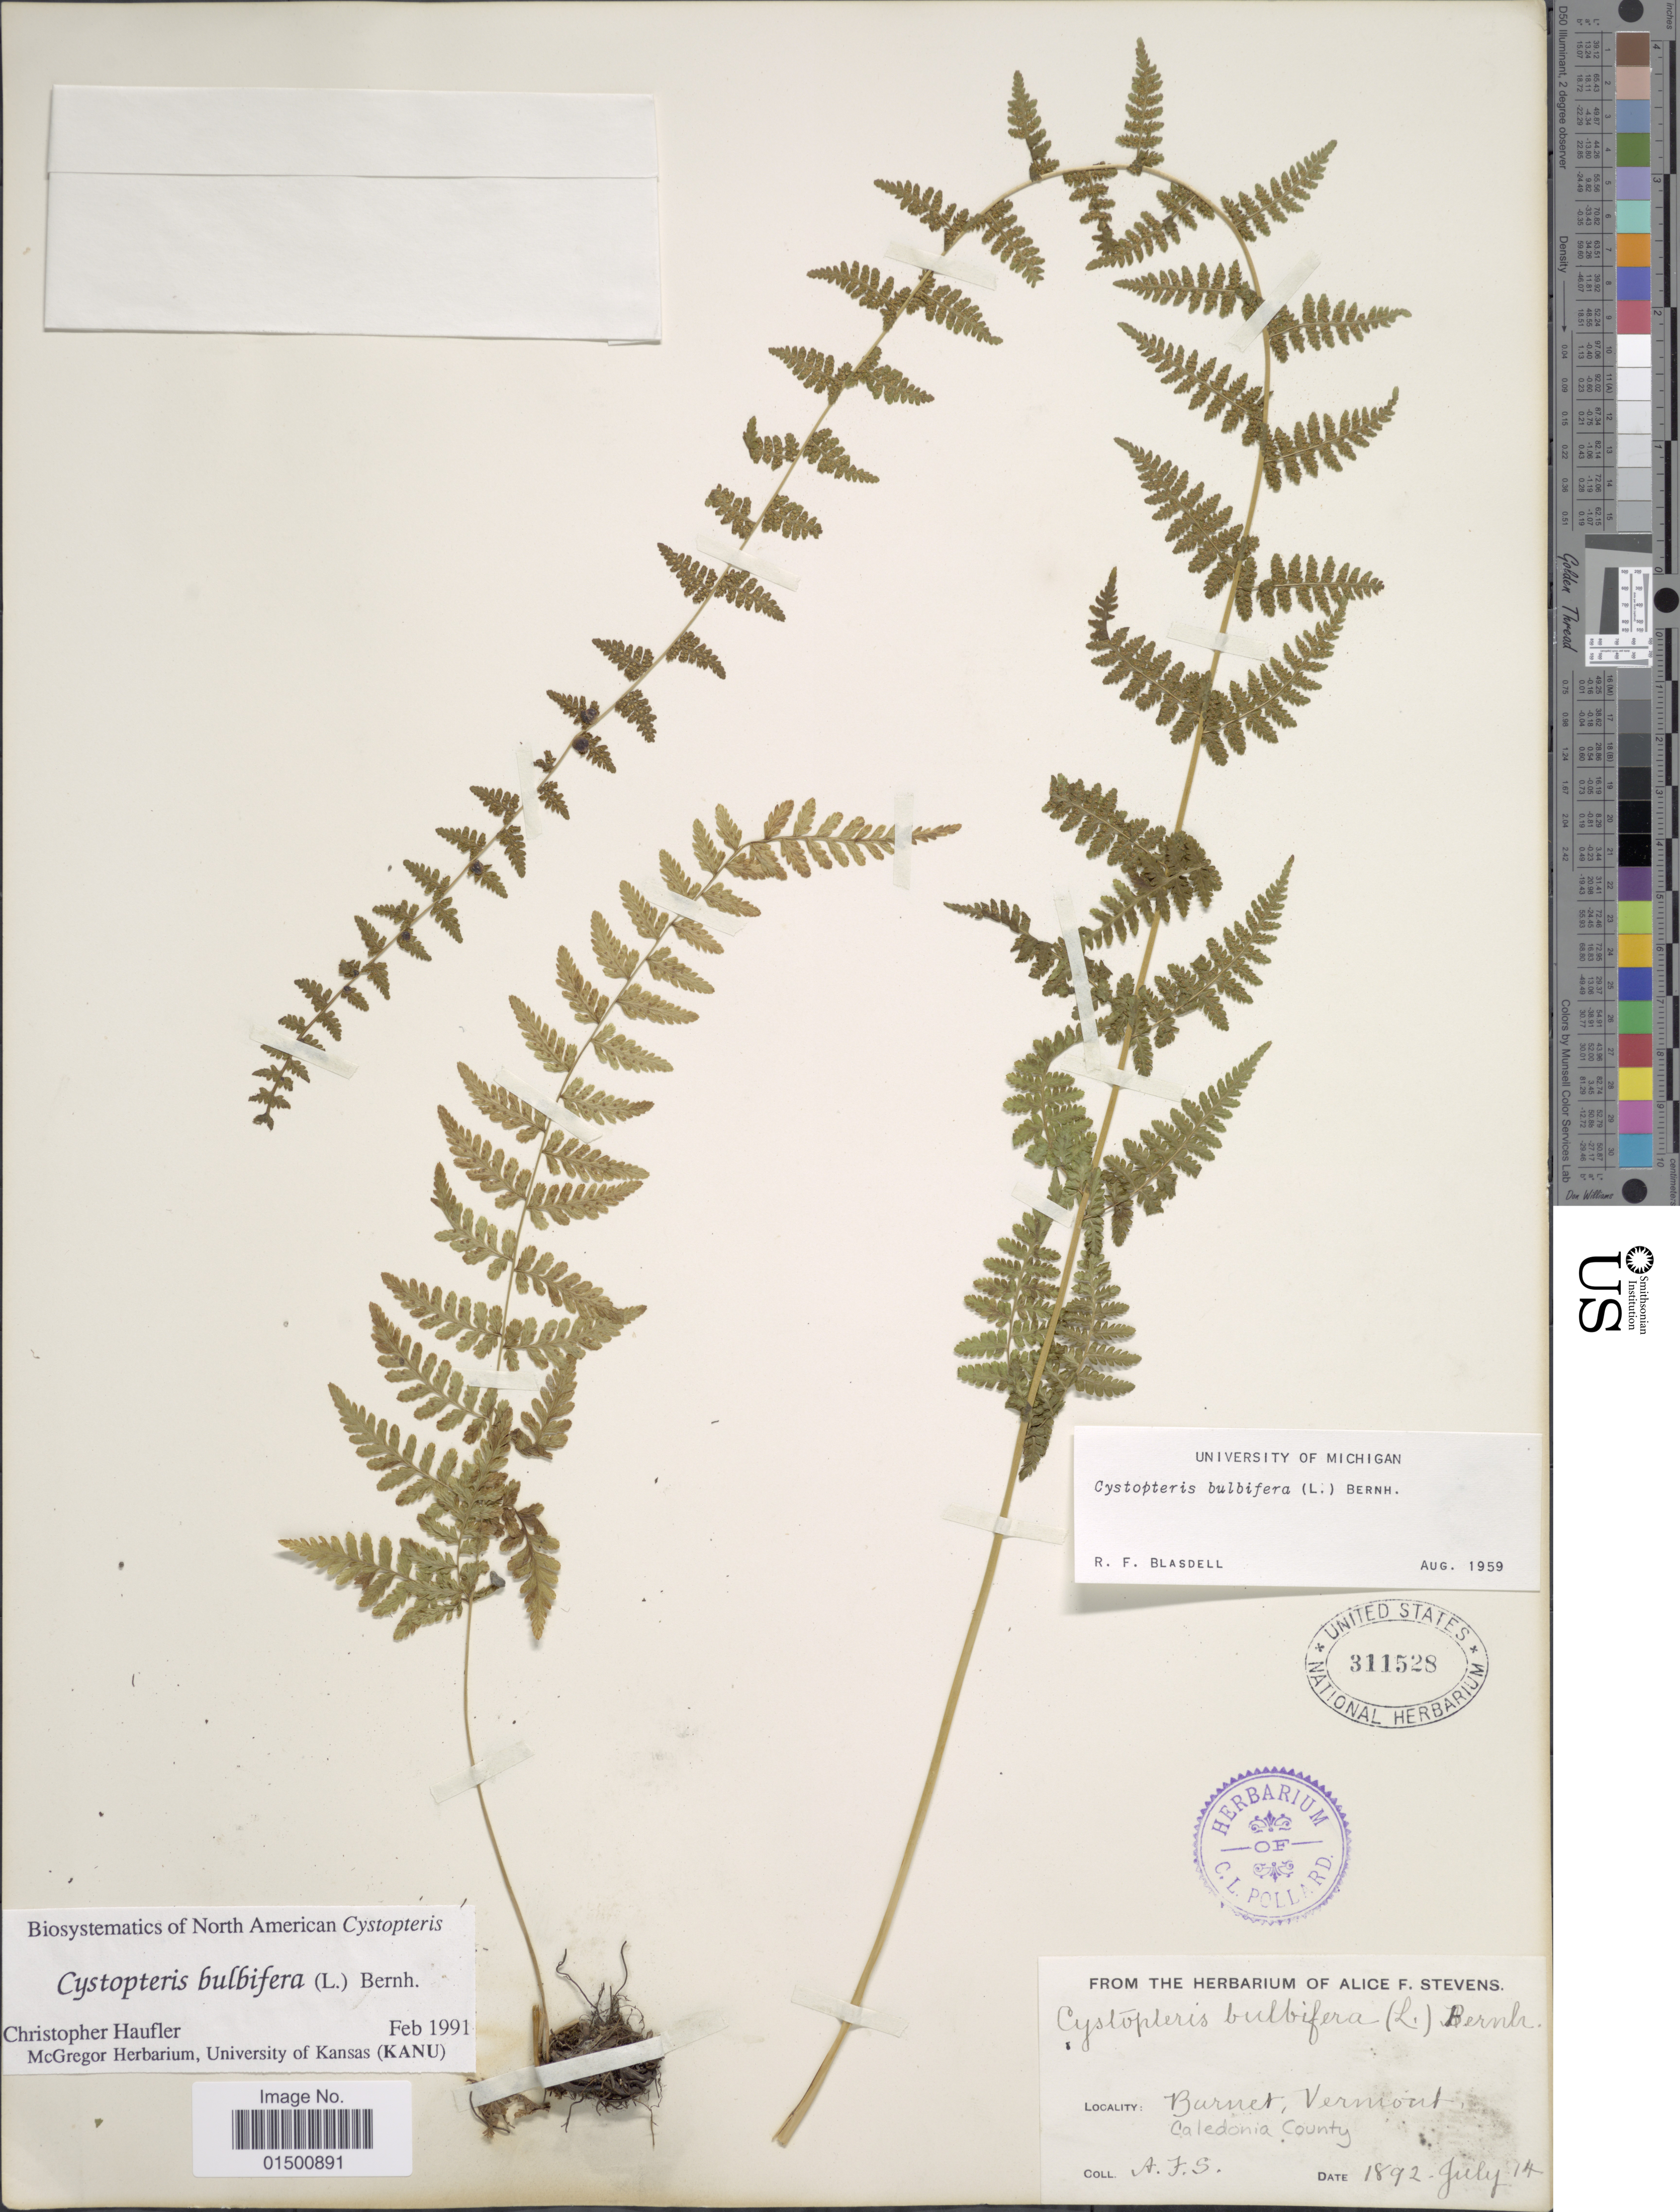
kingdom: Plantae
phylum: Tracheophyta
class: Polypodiopsida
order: Polypodiales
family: Cystopteridaceae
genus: Cystopteris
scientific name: Cystopteris bulbifera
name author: (L.) Bernh.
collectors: A. Stevens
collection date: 1892-07-14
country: United States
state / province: Vermont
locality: Burnet, Caledonia County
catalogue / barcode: US 311528